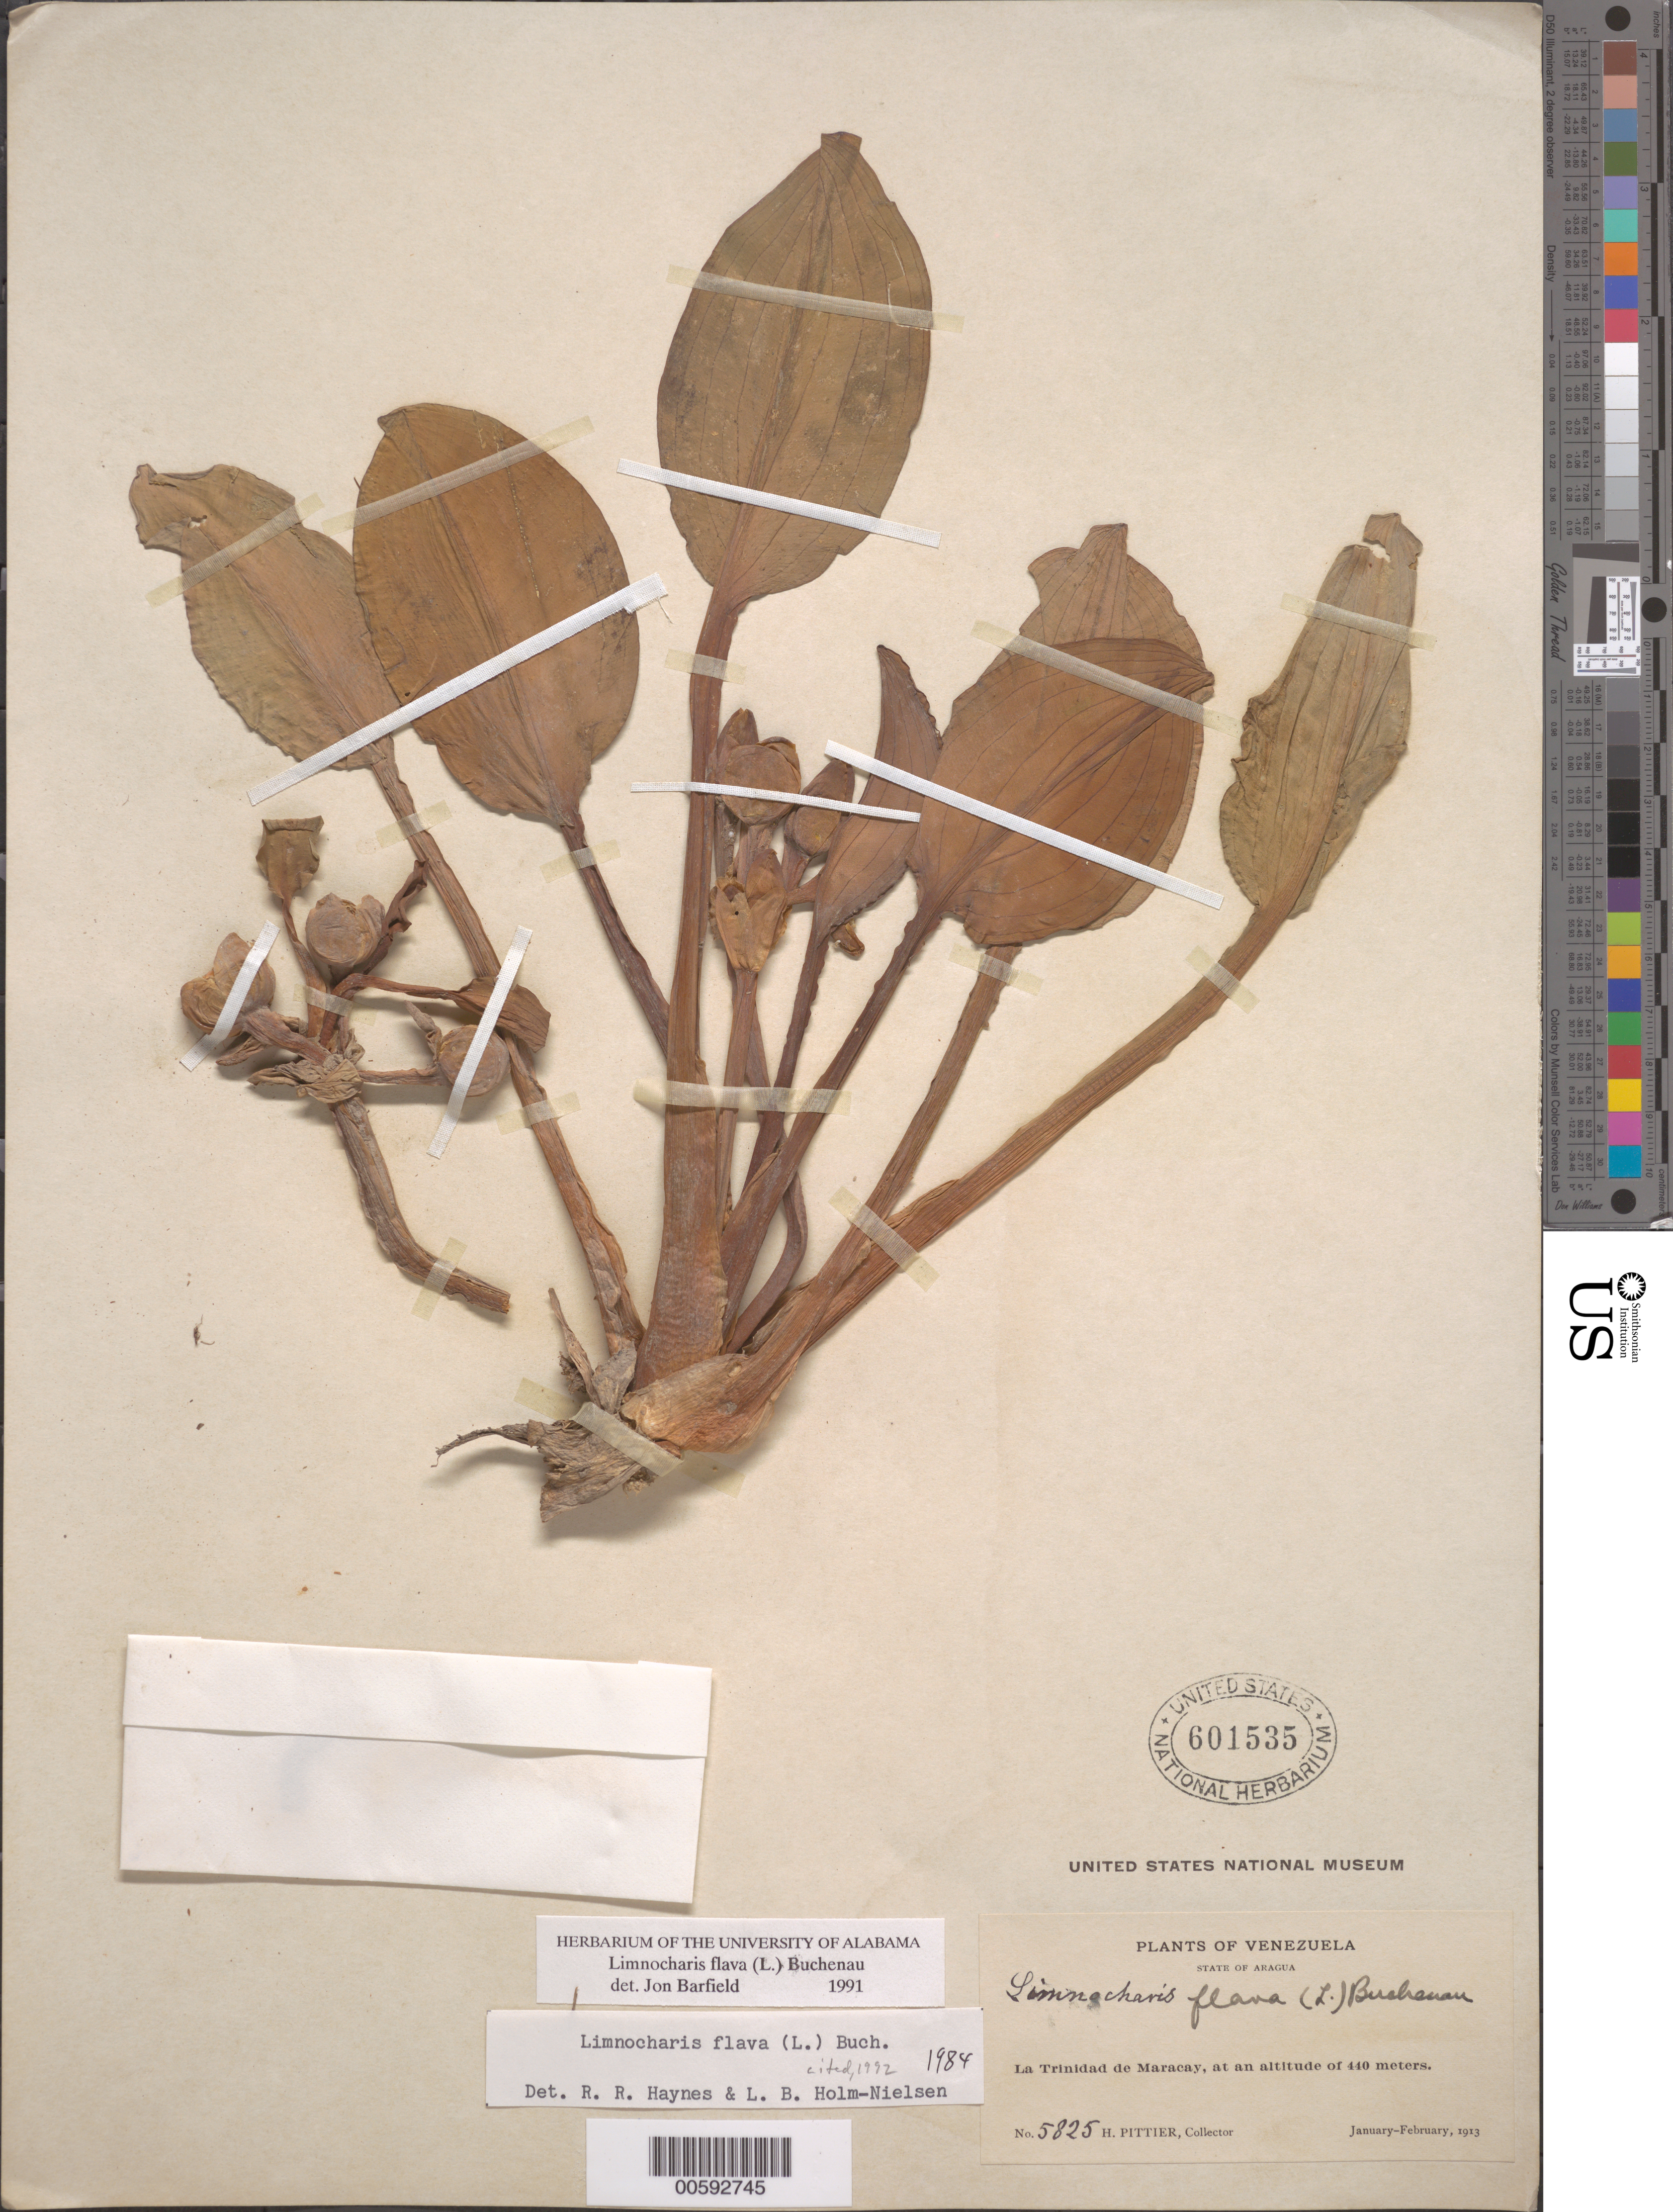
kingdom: Plantae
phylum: Tracheophyta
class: Liliopsida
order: Alismatales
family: Alismataceae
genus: Limnocharis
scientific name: Limnocharis flava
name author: (L.) Buchenau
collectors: H. F. Pittier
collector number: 5825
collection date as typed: Jan 1913 to -- Feb 1913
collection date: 1913-01/1913-02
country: Venezuela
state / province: Aragua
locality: La Trinidad de Maracay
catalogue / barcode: US 601535